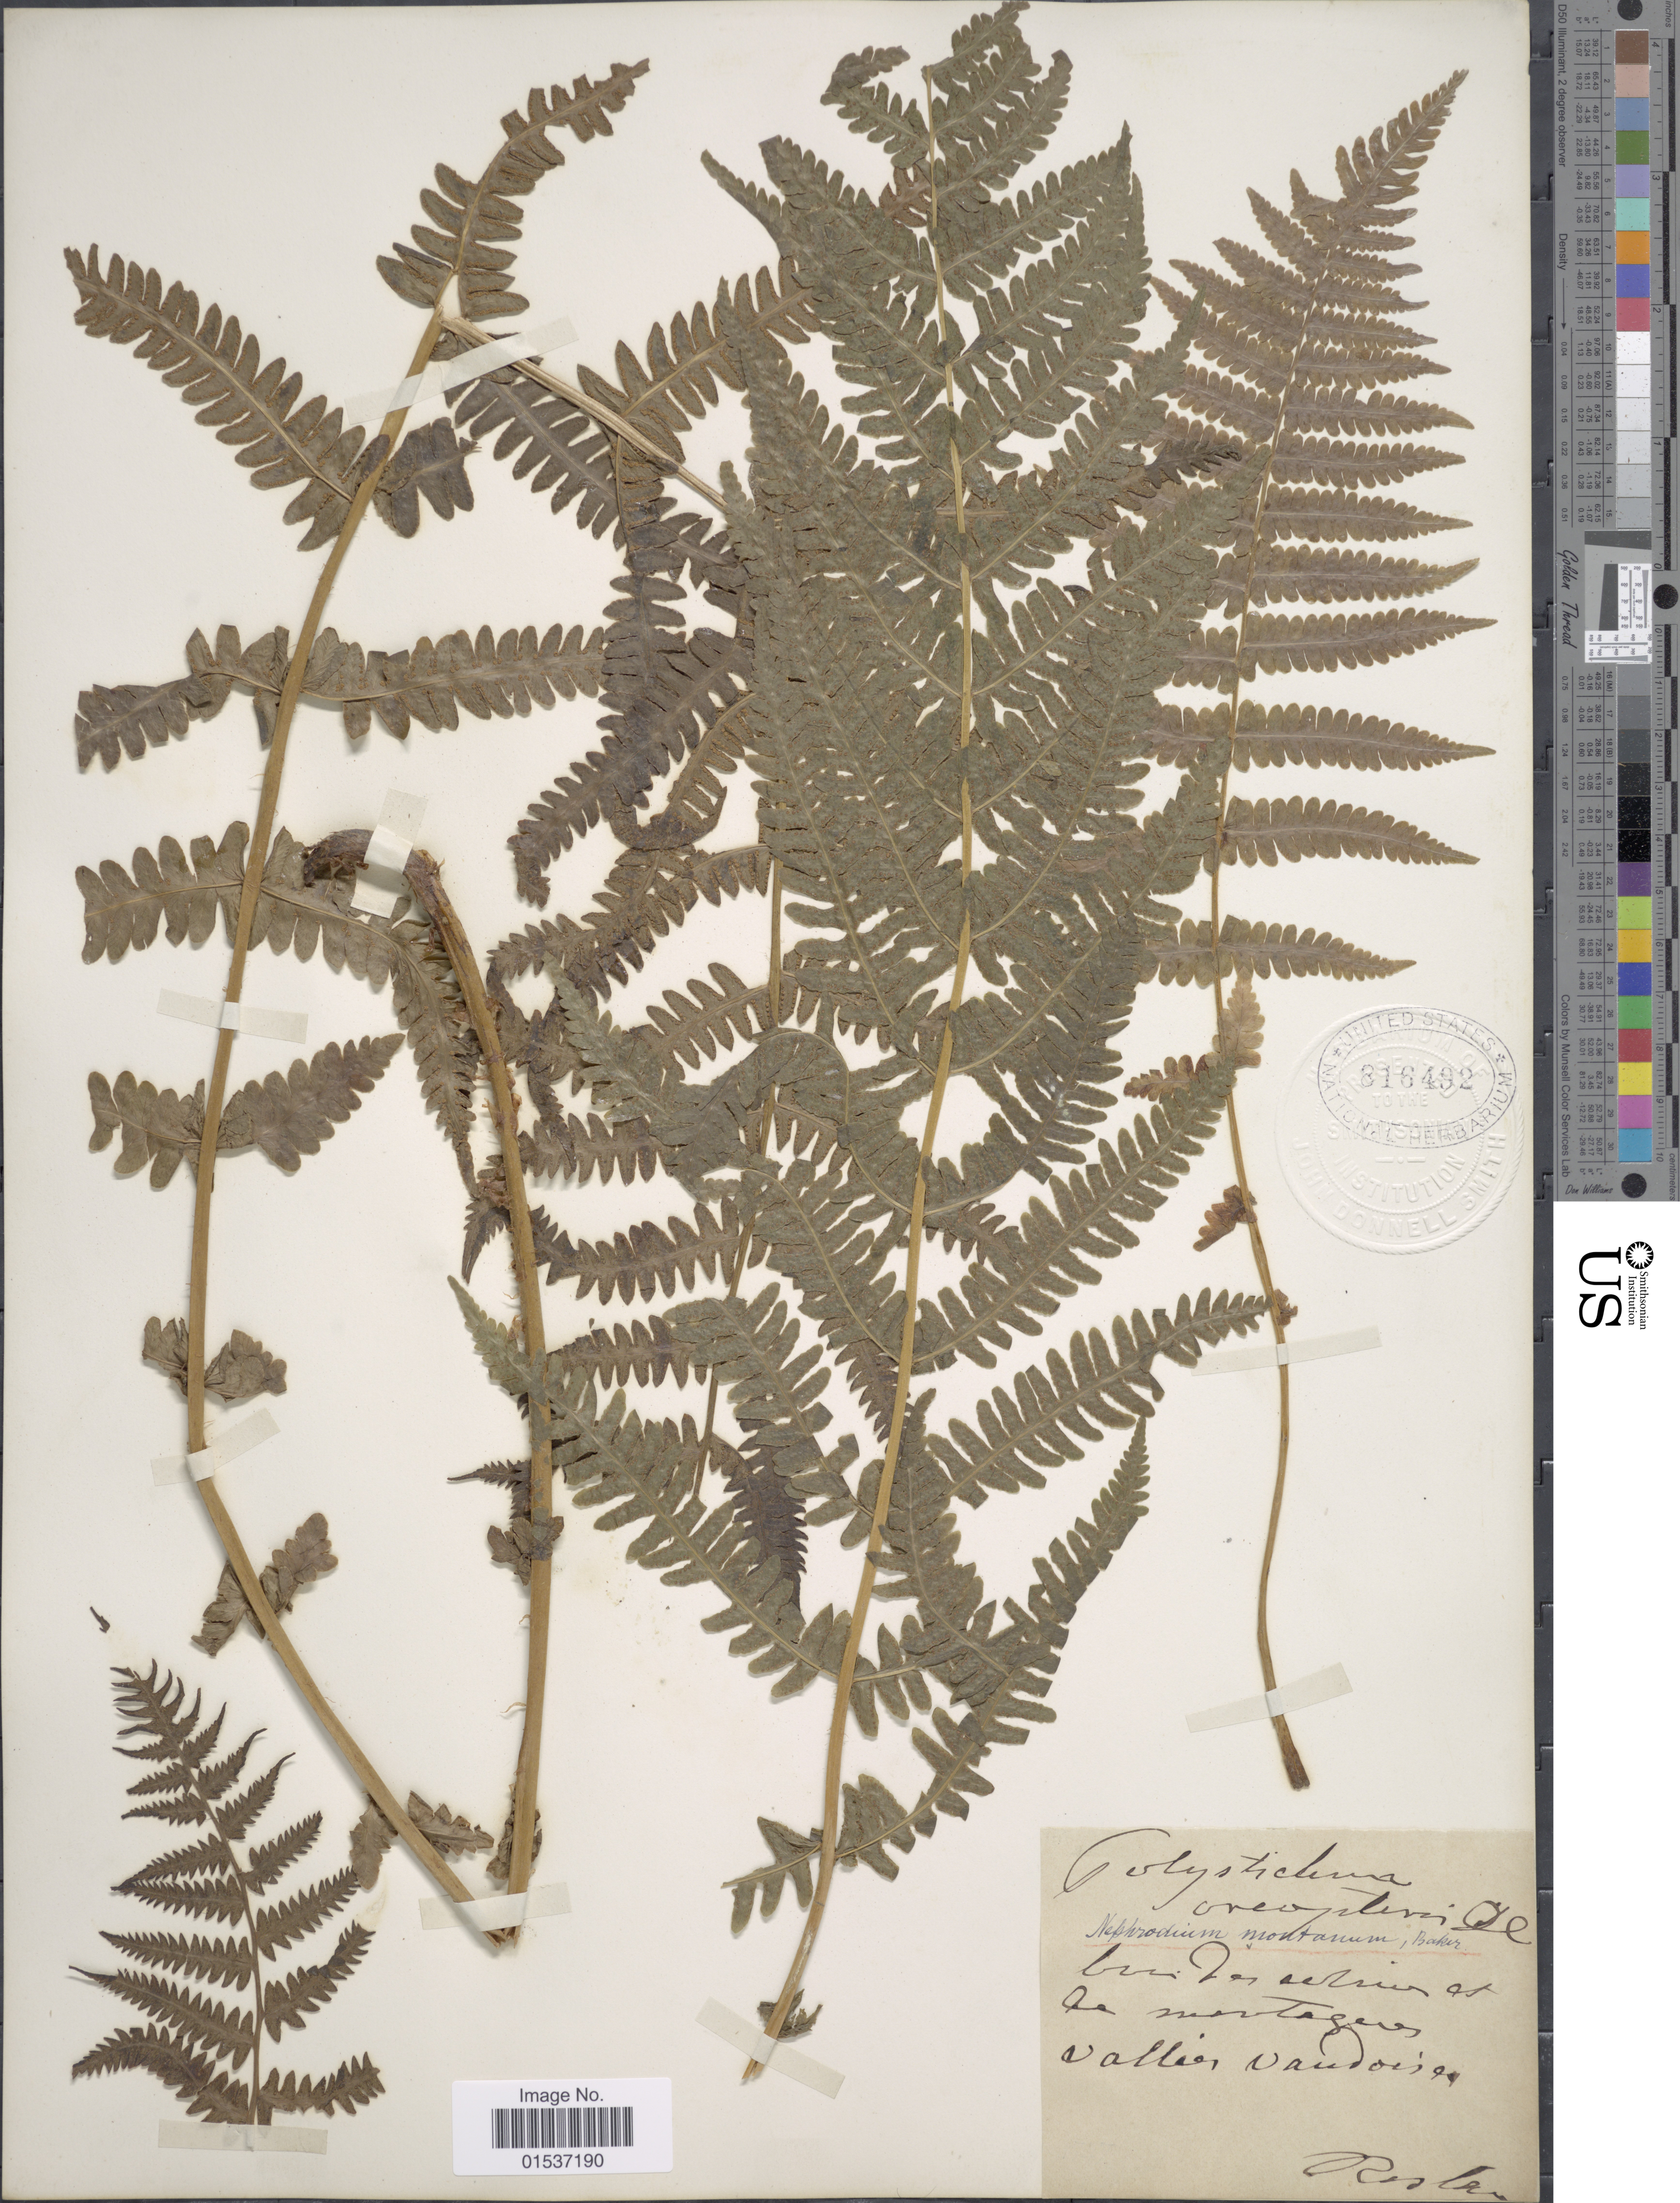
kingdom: Plantae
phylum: Tracheophyta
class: Polypodiopsida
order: Polypodiales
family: Thelypteridaceae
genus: Oreopteris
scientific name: Oreopteris limbosperma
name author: (All.) K. Iwats.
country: Switzerland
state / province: Vaud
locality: valleys of Vaud.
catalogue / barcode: US 816492